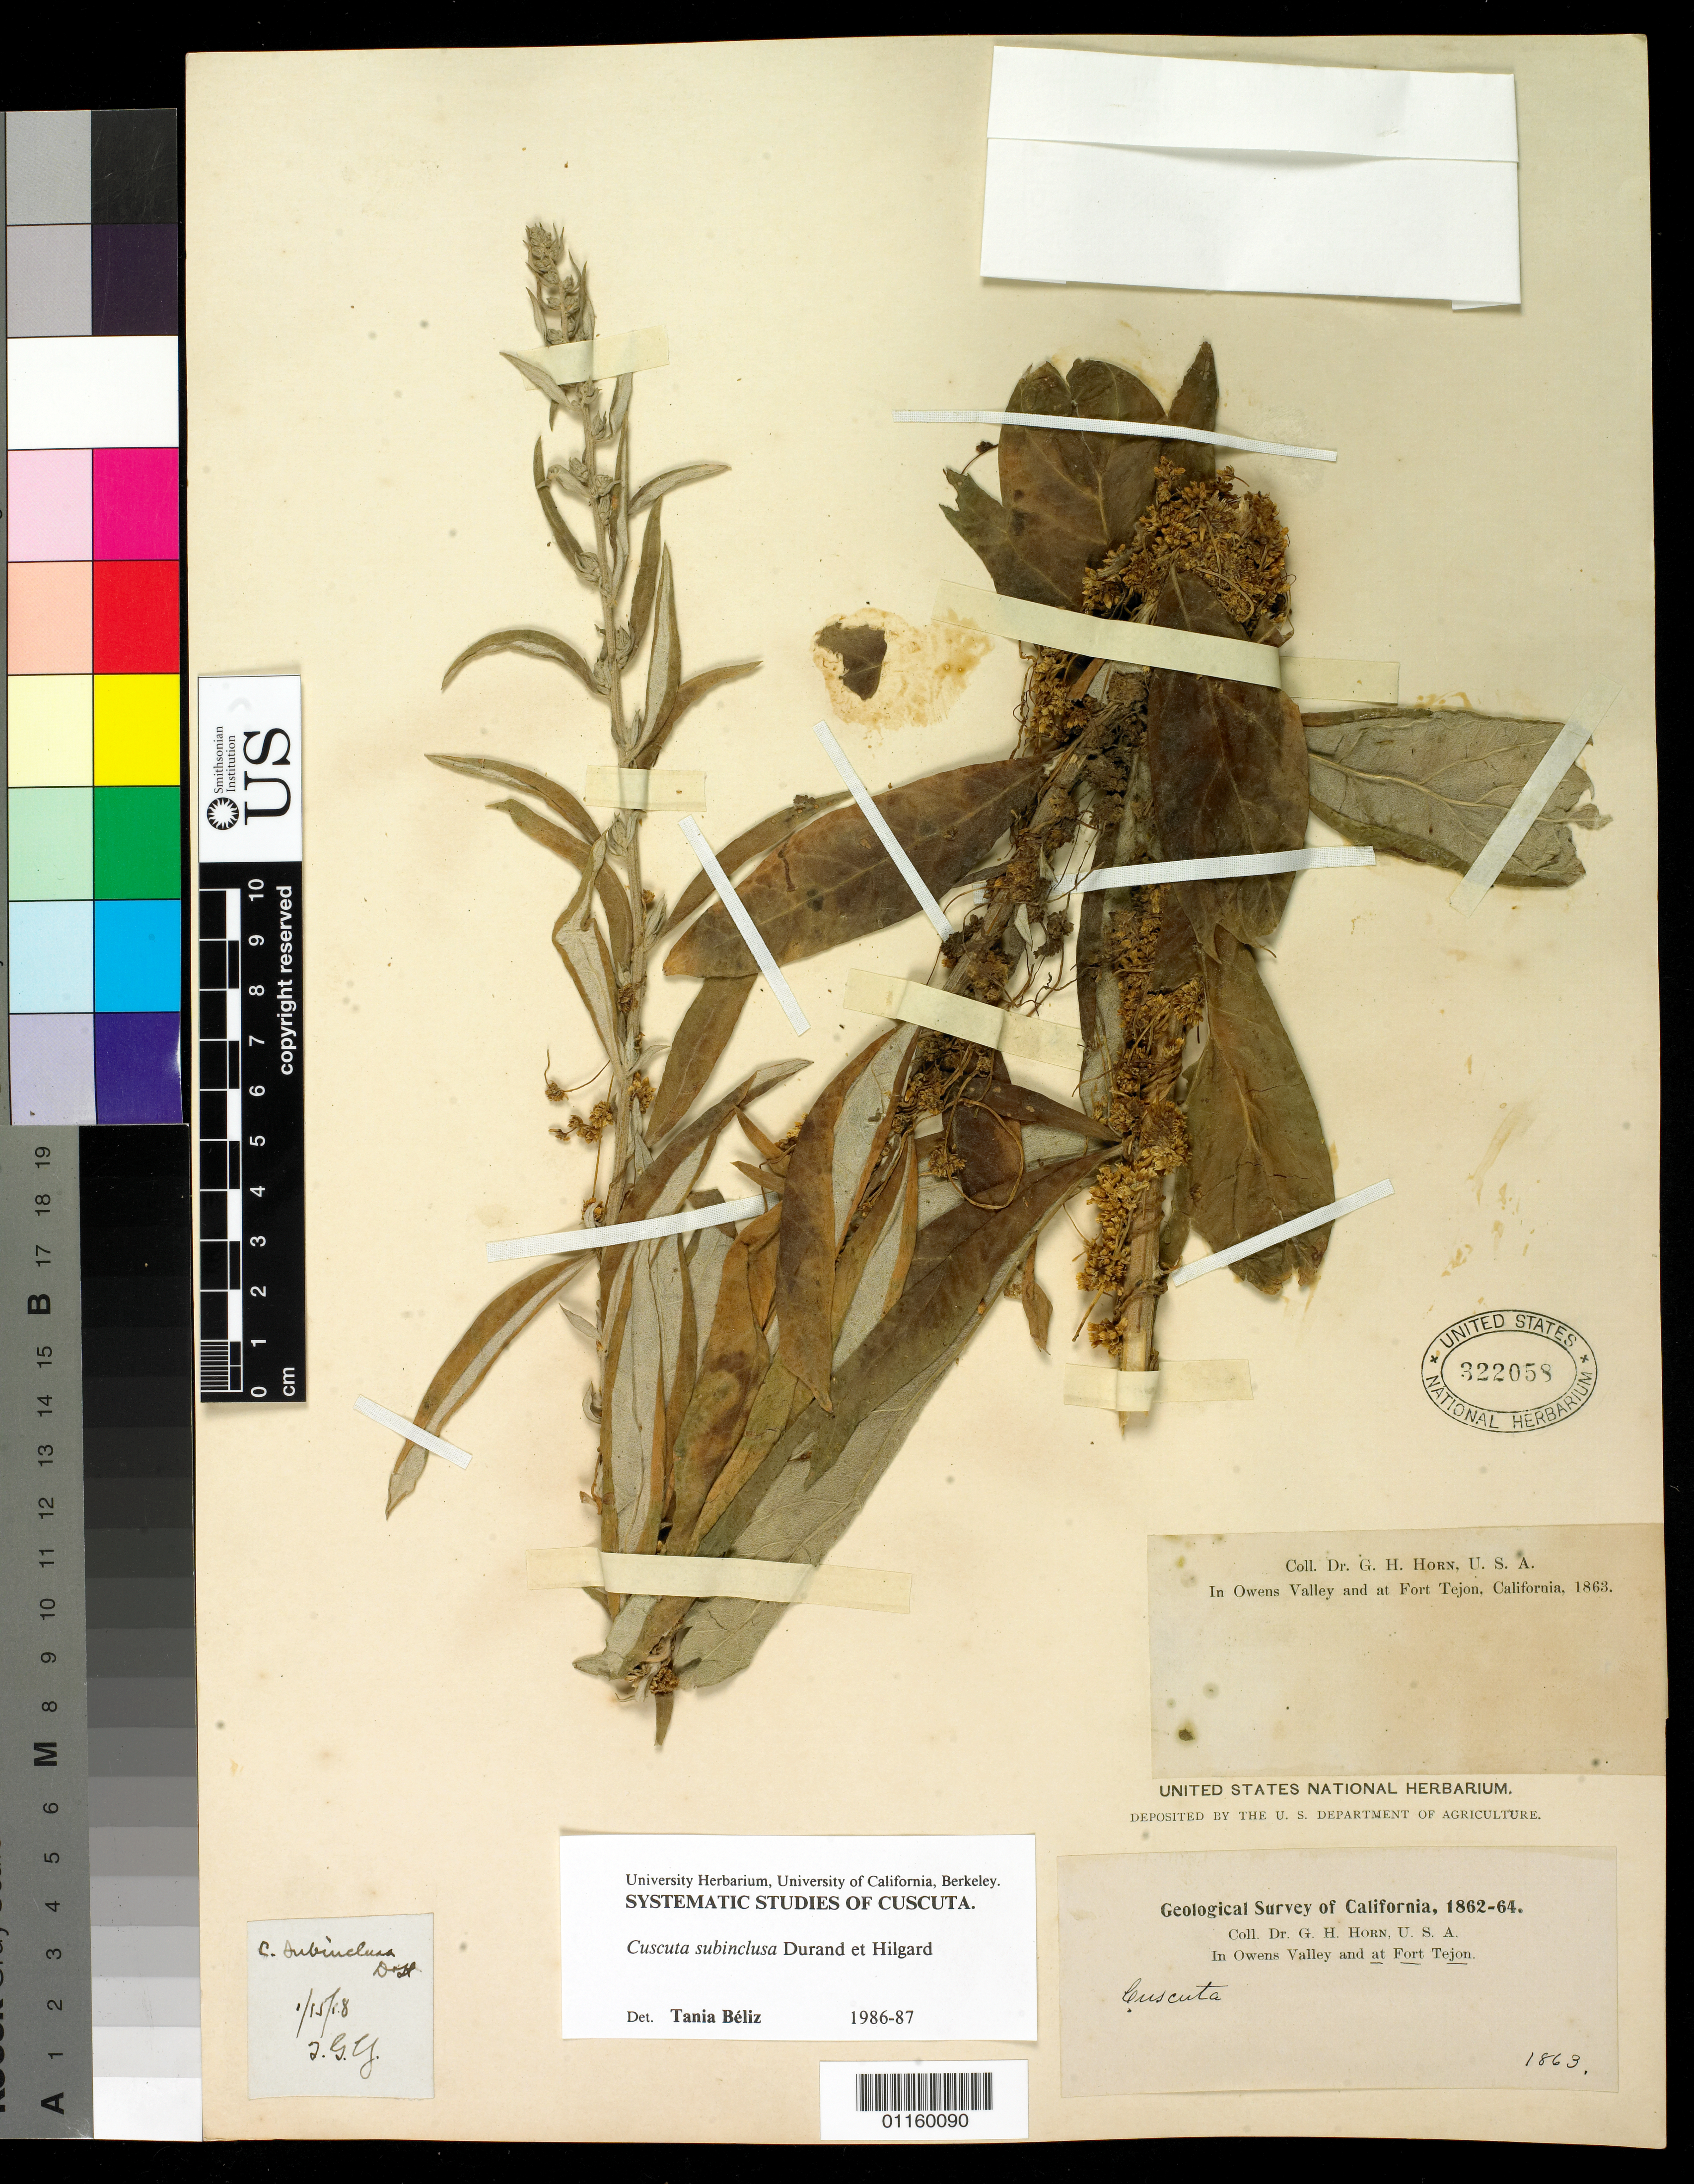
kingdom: Plantae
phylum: Tracheophyta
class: Magnoliopsida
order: Solanales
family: Convolvulaceae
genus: Cuscuta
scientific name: Cuscuta subinclusa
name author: Durand & Hilg.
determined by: Béliz, T.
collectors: G. Horn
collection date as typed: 1863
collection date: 1863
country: United States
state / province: California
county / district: Kern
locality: In Owens Valley and Fort Tejon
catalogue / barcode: US 322058